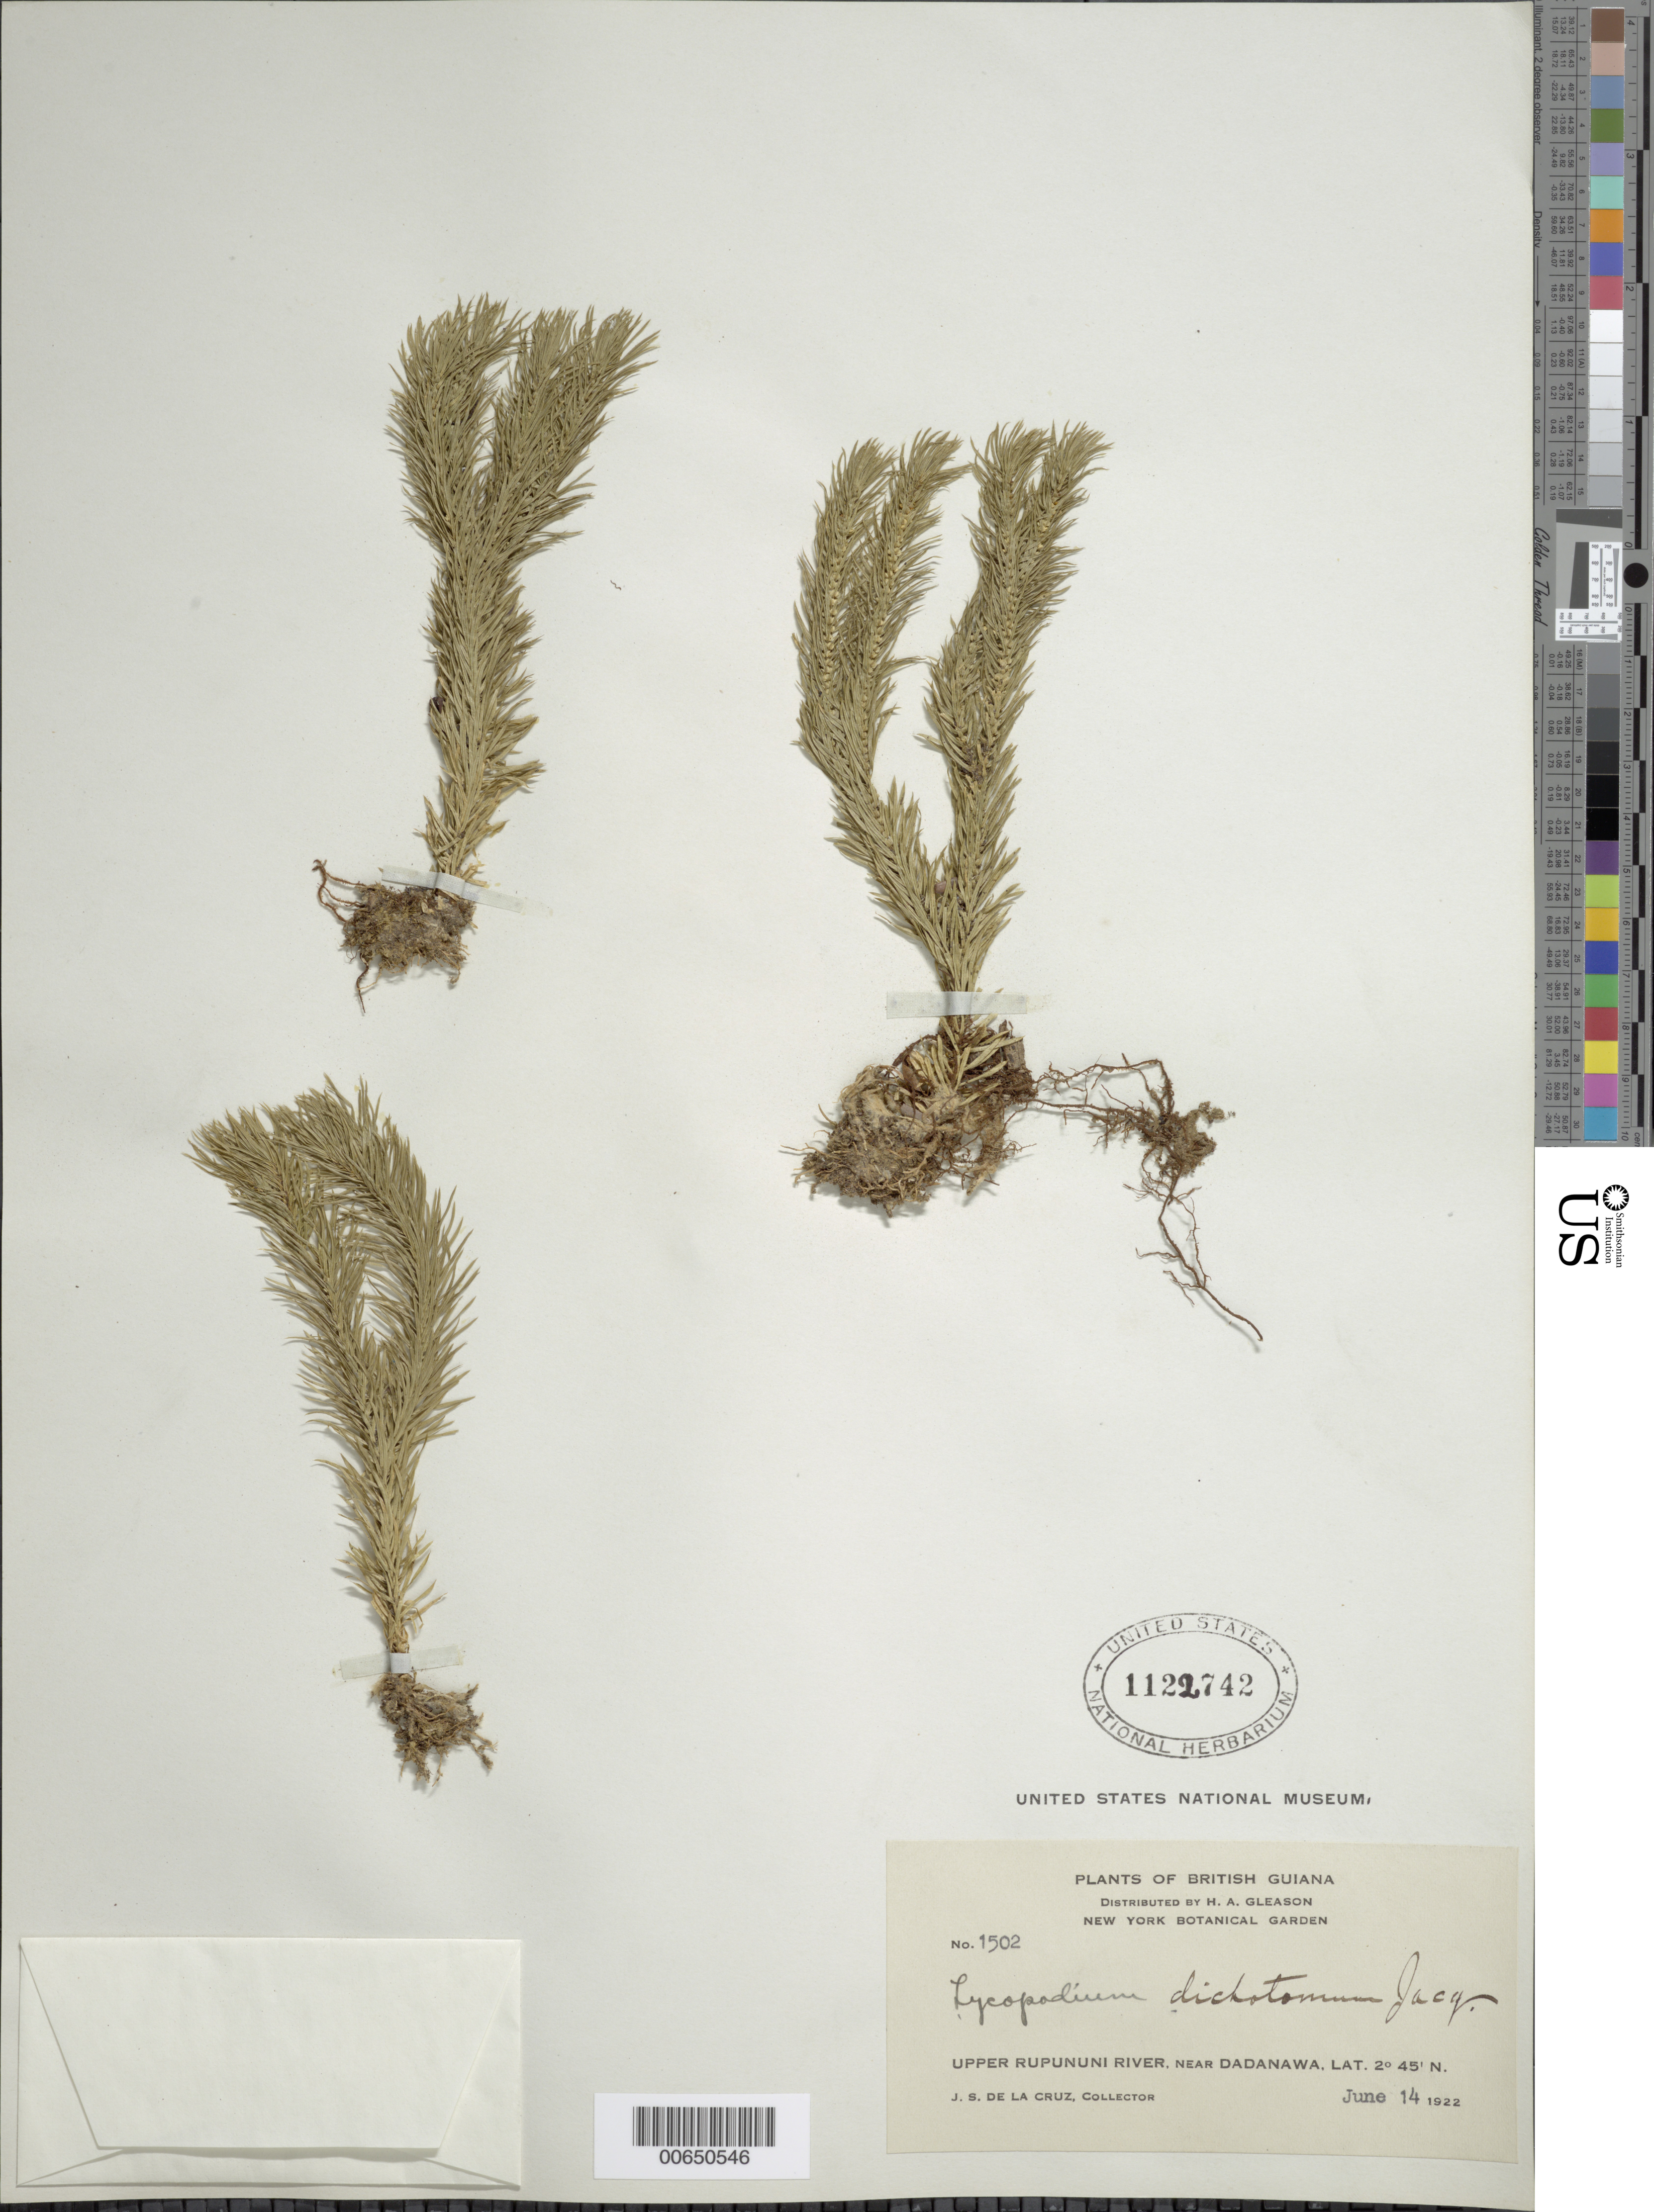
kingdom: Plantae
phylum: Tracheophyta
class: Lycopodiopsida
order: Lycopodiales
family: Lycopodiaceae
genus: Phlegmariurus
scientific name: Phlegmariurus dichotomus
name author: (Jacq.) W.H. Wagner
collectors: J. S. de la Cruz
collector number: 1502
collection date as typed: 14-Jun-22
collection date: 1922-06-14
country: Guyana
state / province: U. Takutu-U. Essequibo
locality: Dadanawa, vic., upper Rupununi R.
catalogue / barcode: US 1122742